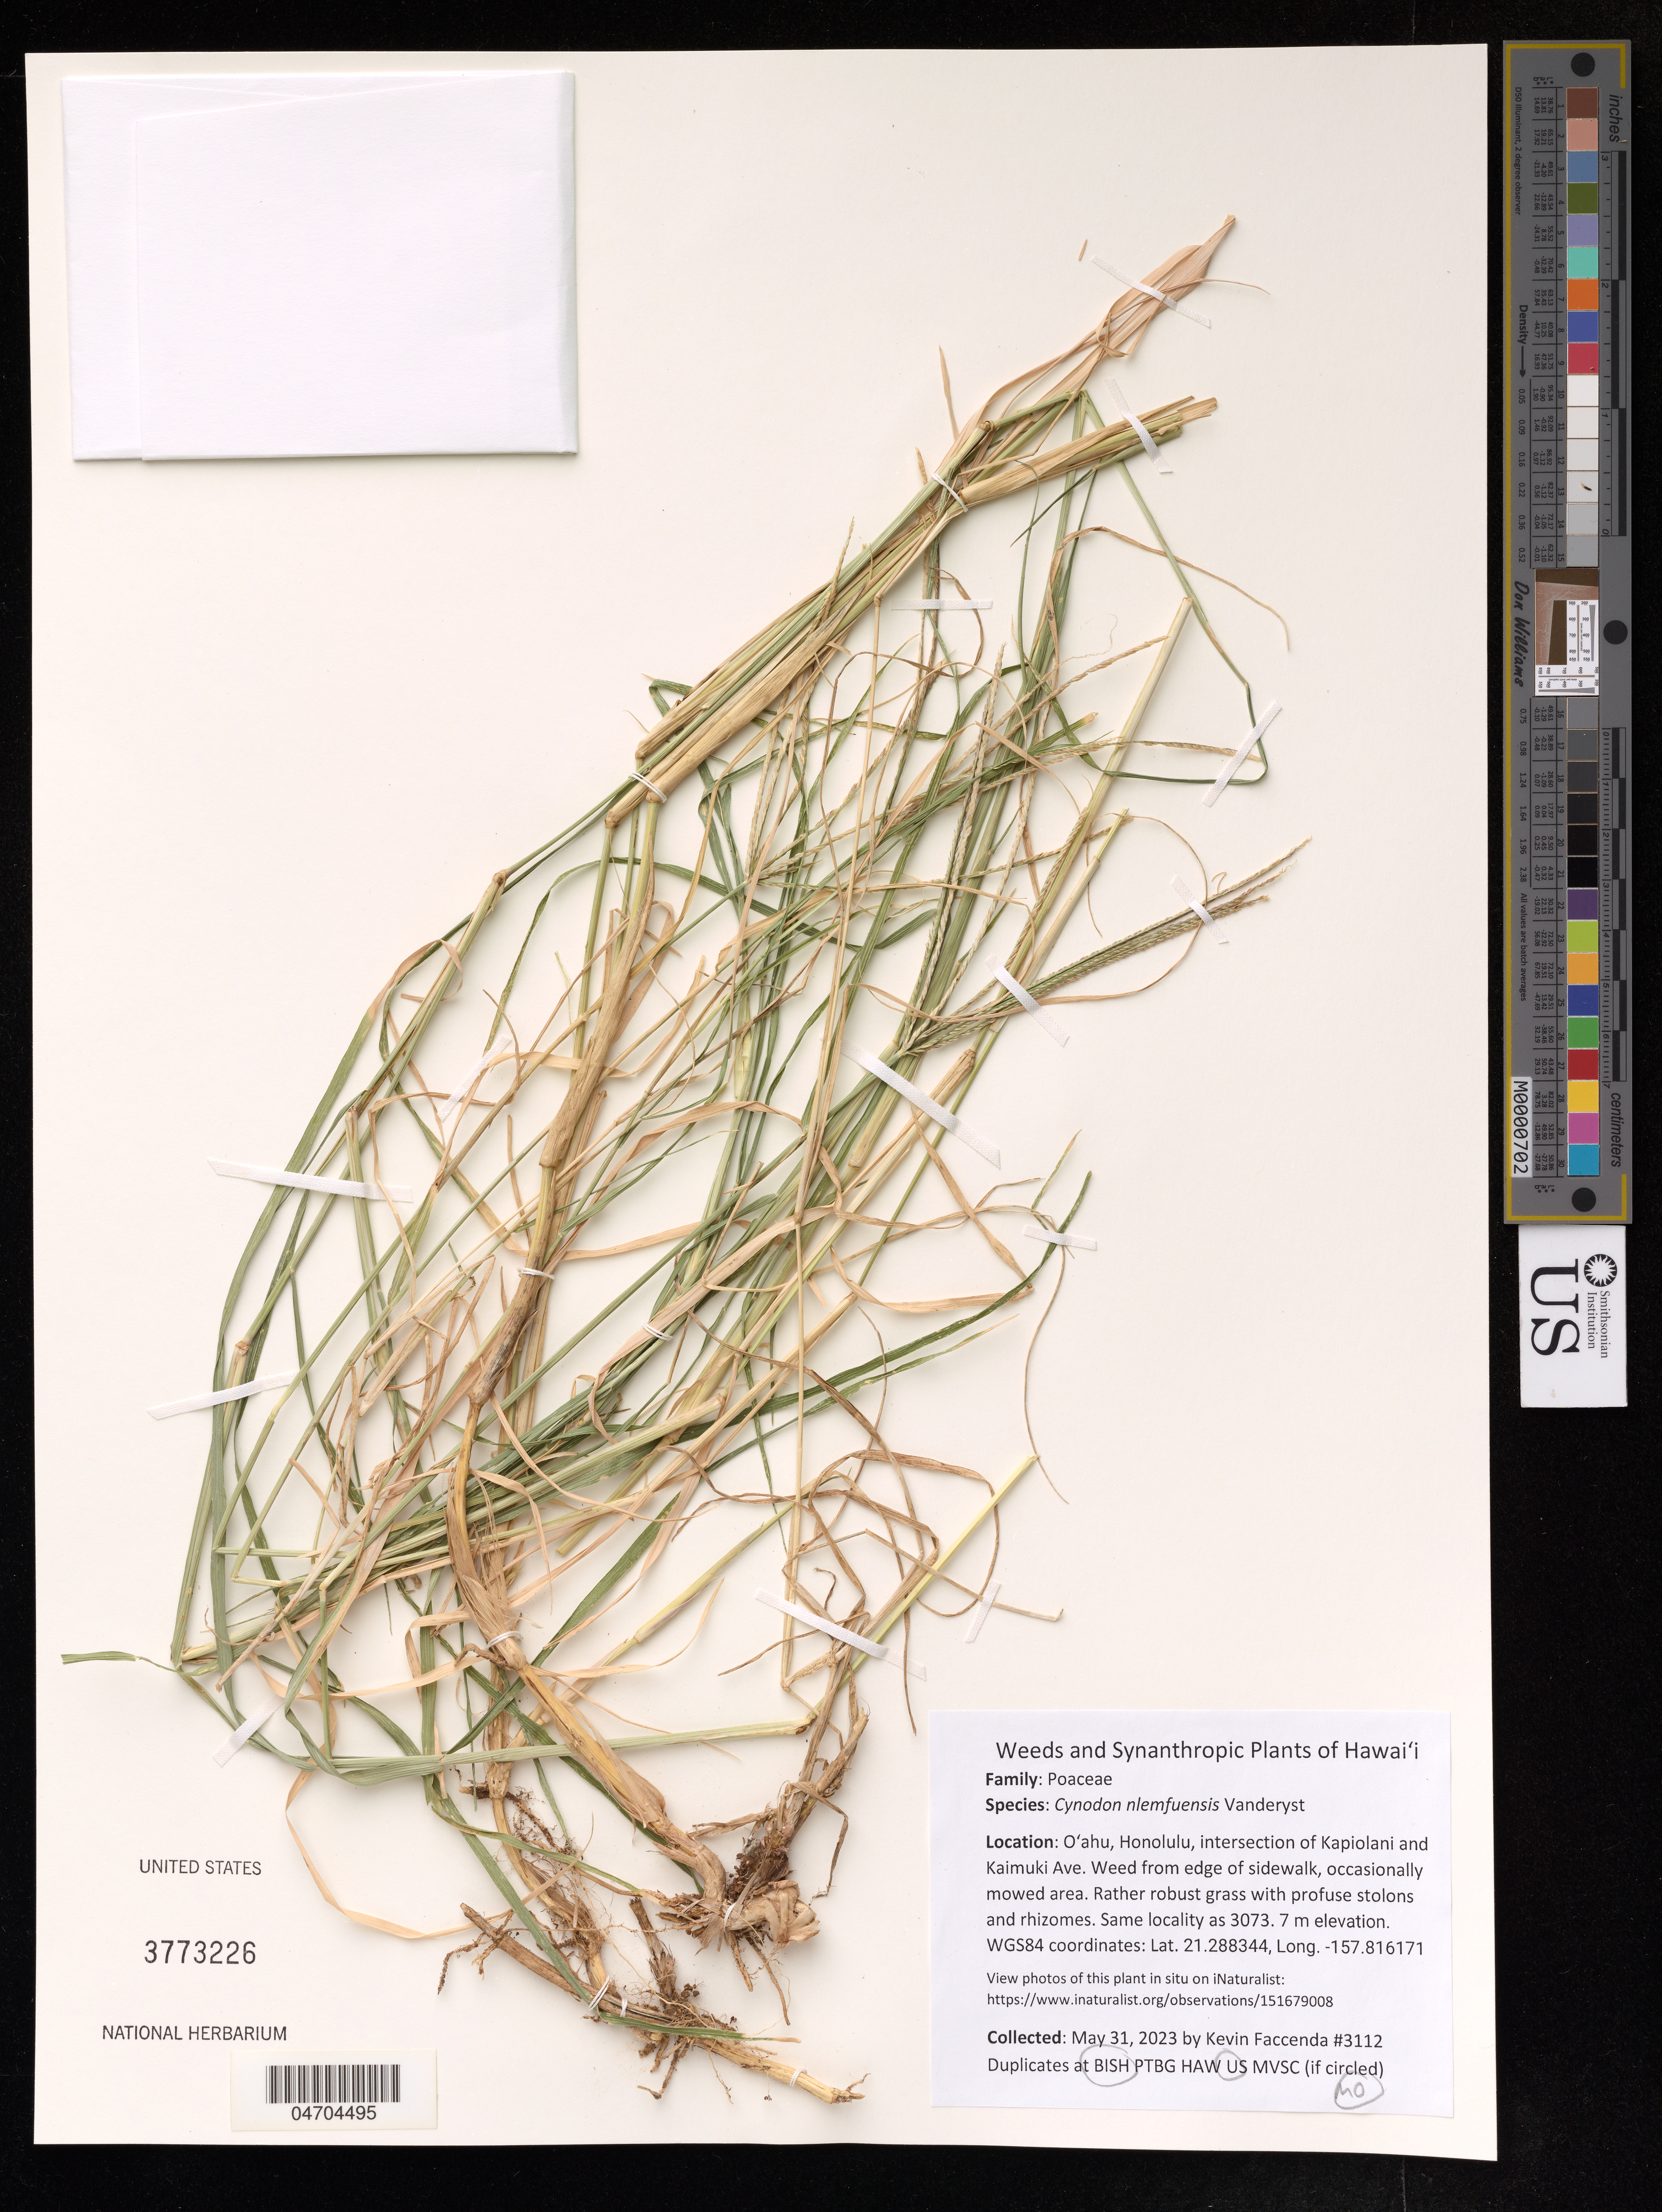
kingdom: Plantae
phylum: Tracheophyta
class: Liliopsida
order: Poales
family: Poaceae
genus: Cynodon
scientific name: Cynodon nlemfuensis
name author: Vanderyst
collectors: K. Faccenda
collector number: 3112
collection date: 2023-05-31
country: United States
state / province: Hawaii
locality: O'ahu, Honolulu, intersection of Kapiolani and Kaimuki Ave.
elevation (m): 7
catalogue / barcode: US 3773226